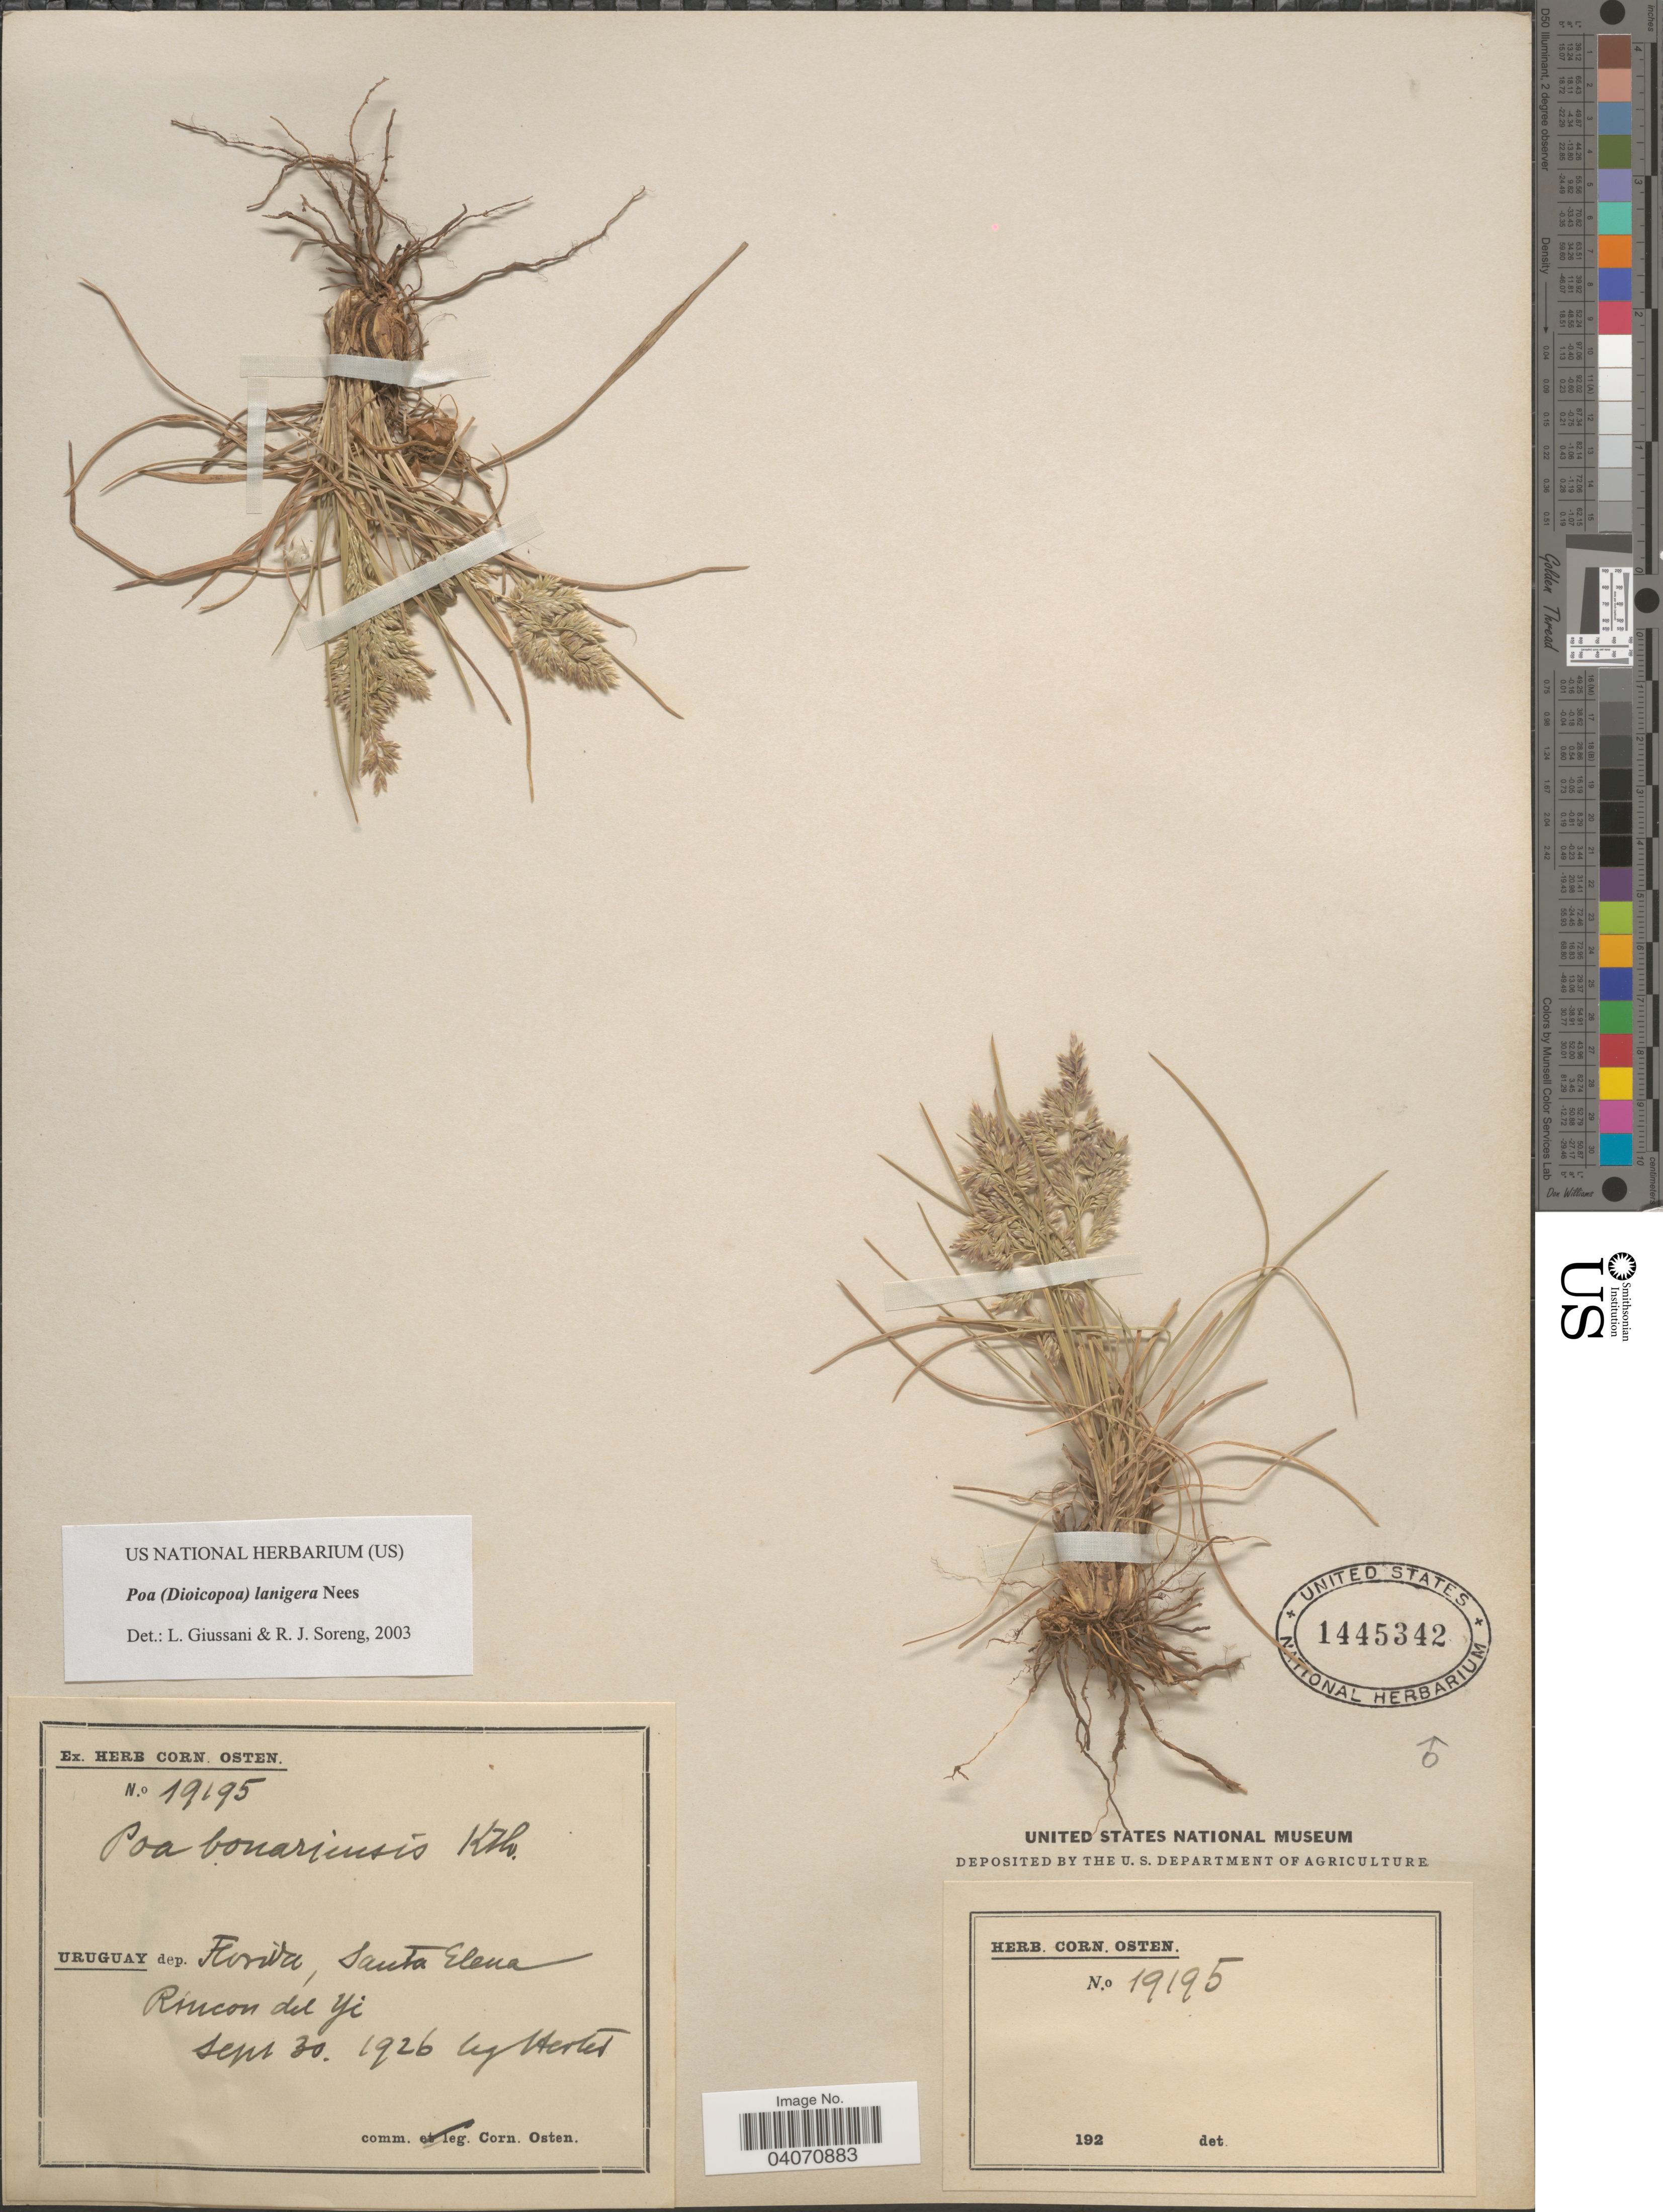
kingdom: Plantae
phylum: Tracheophyta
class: Liliopsida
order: Poales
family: Poaceae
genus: Poa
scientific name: Poa lanigera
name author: Nees in Mart.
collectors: Herter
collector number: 19195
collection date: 1926-09-30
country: Uruguay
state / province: Florida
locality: Dept. Florida. Santa Elena. Rincon del Yi.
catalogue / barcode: US 1445342